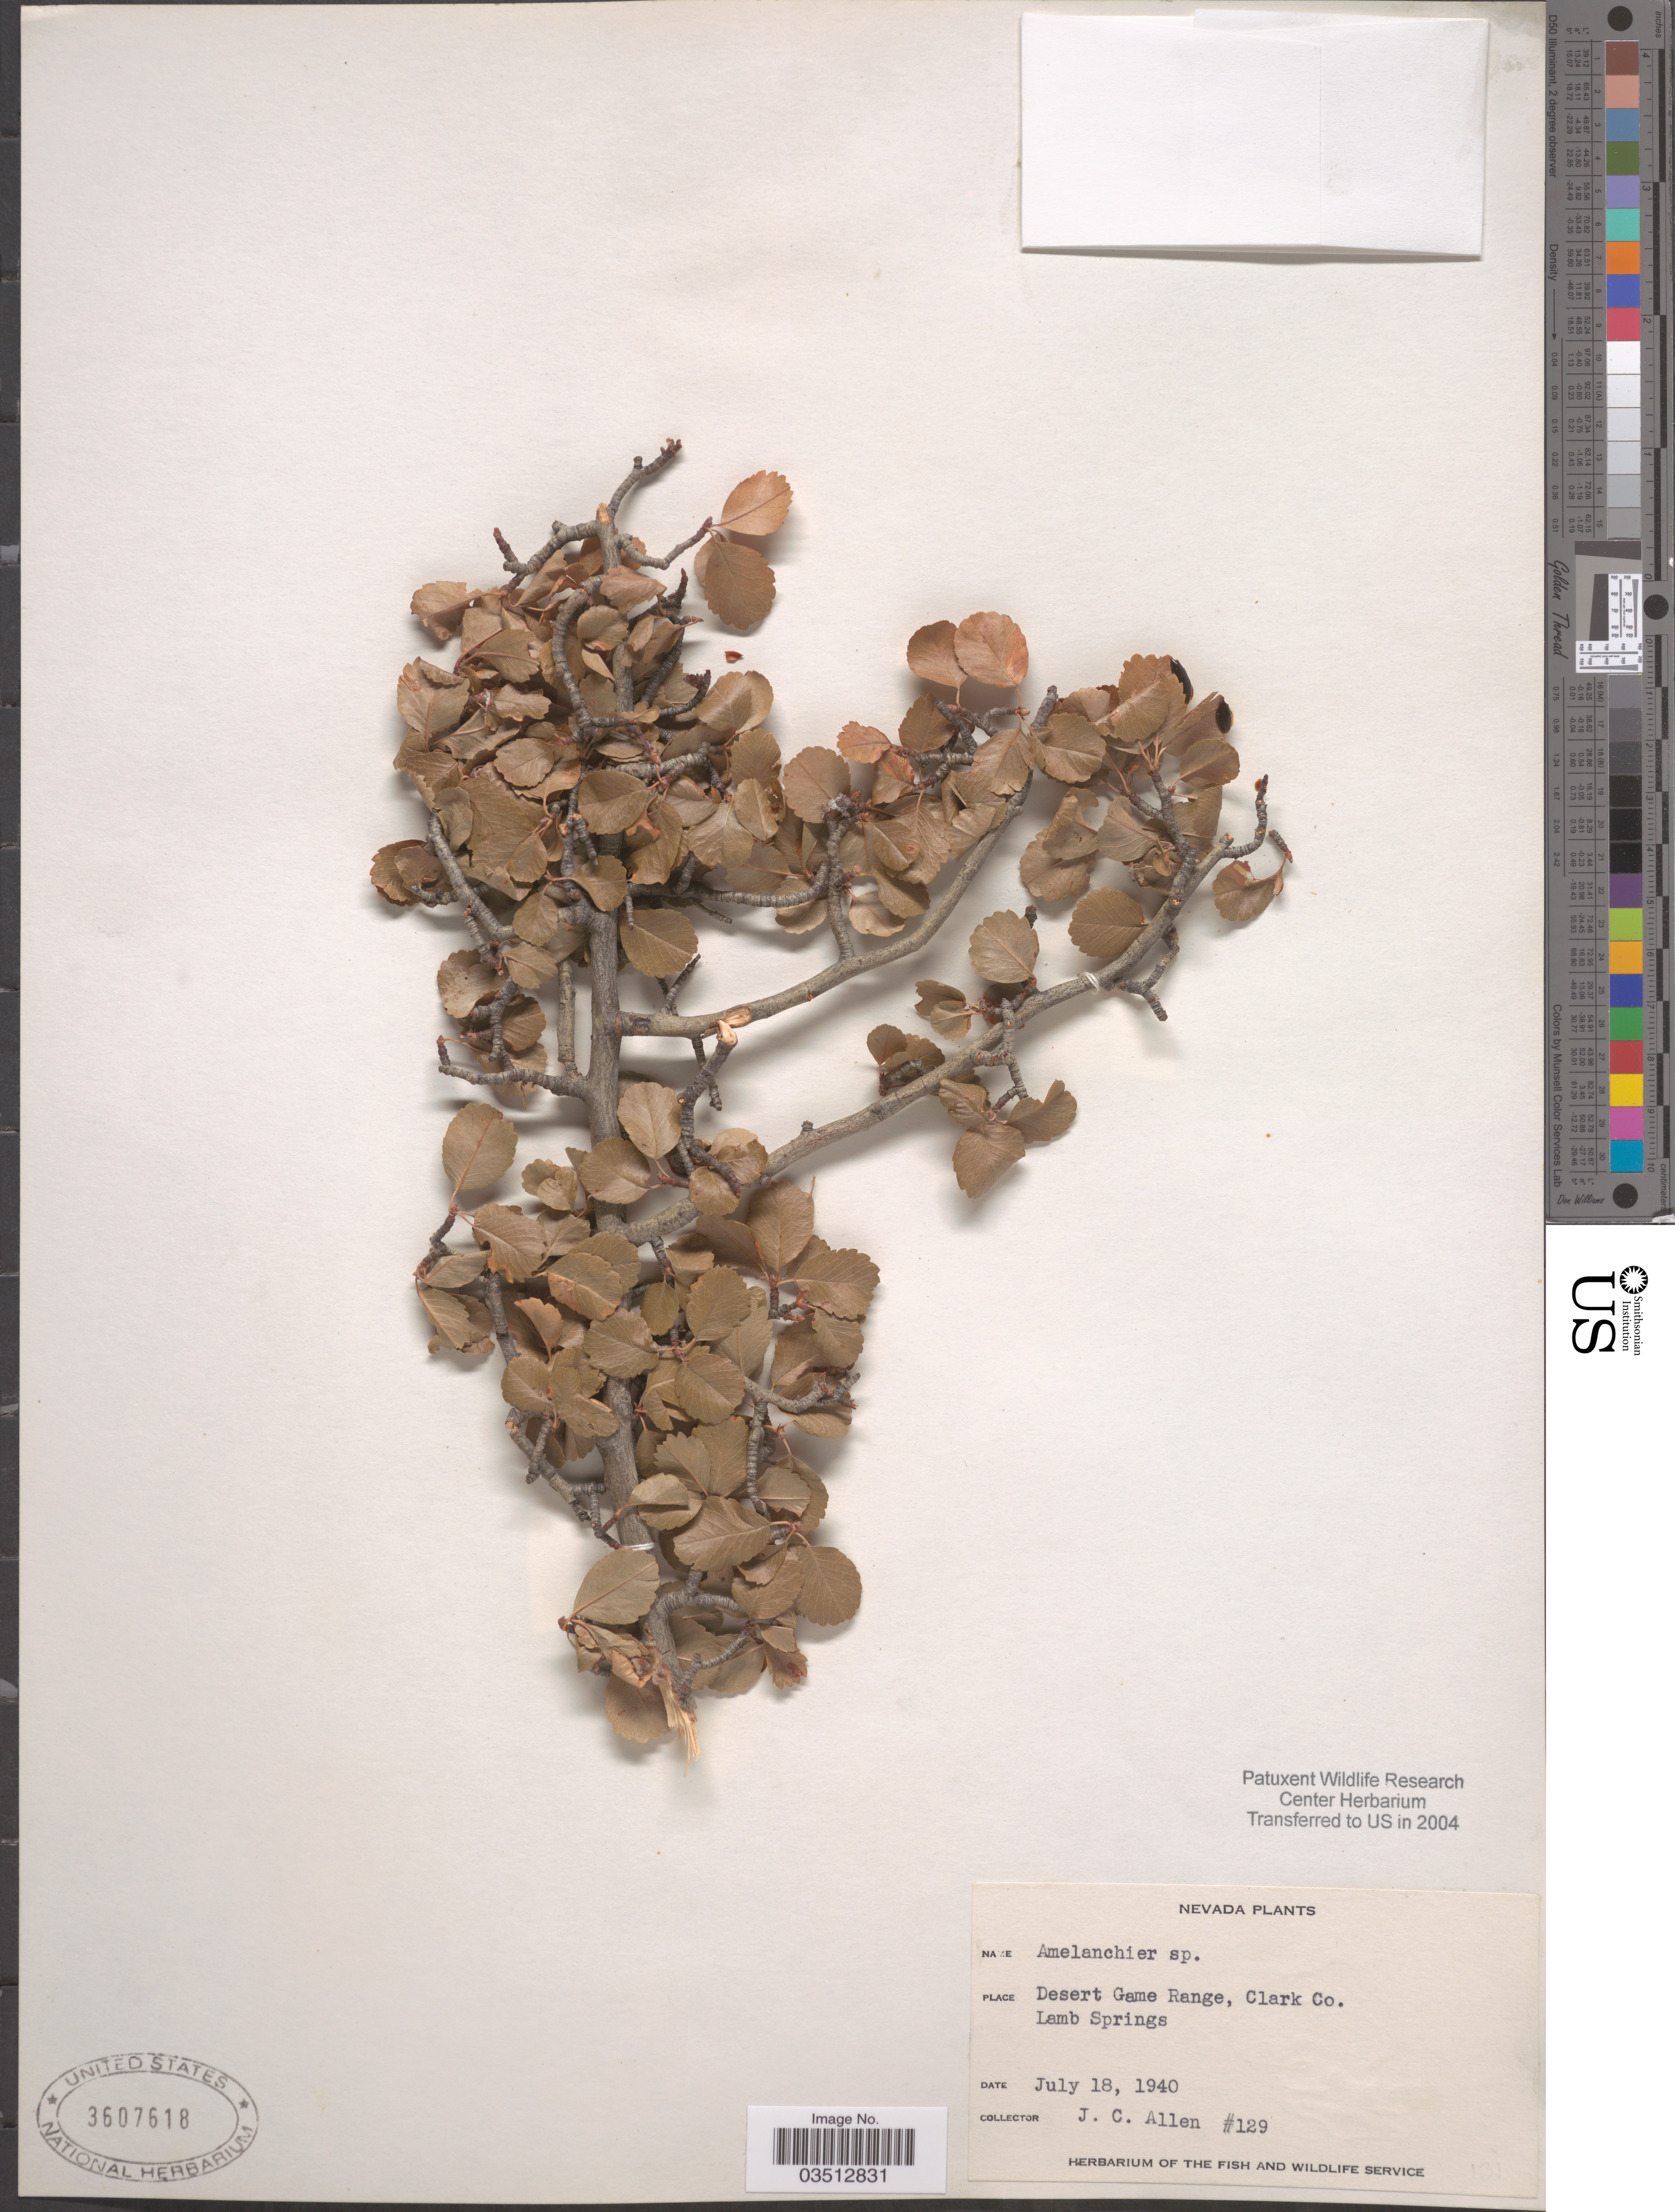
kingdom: Plantae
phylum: Tracheophyta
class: Magnoliopsida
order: Rosales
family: Rosaceae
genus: Amelanchier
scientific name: Amelanchier sp.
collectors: J. C. Allen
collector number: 129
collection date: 1940-07-18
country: United States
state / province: Nevada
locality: Desert Game Range, Clark Co. Lamb Springs.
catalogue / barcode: US 3607618